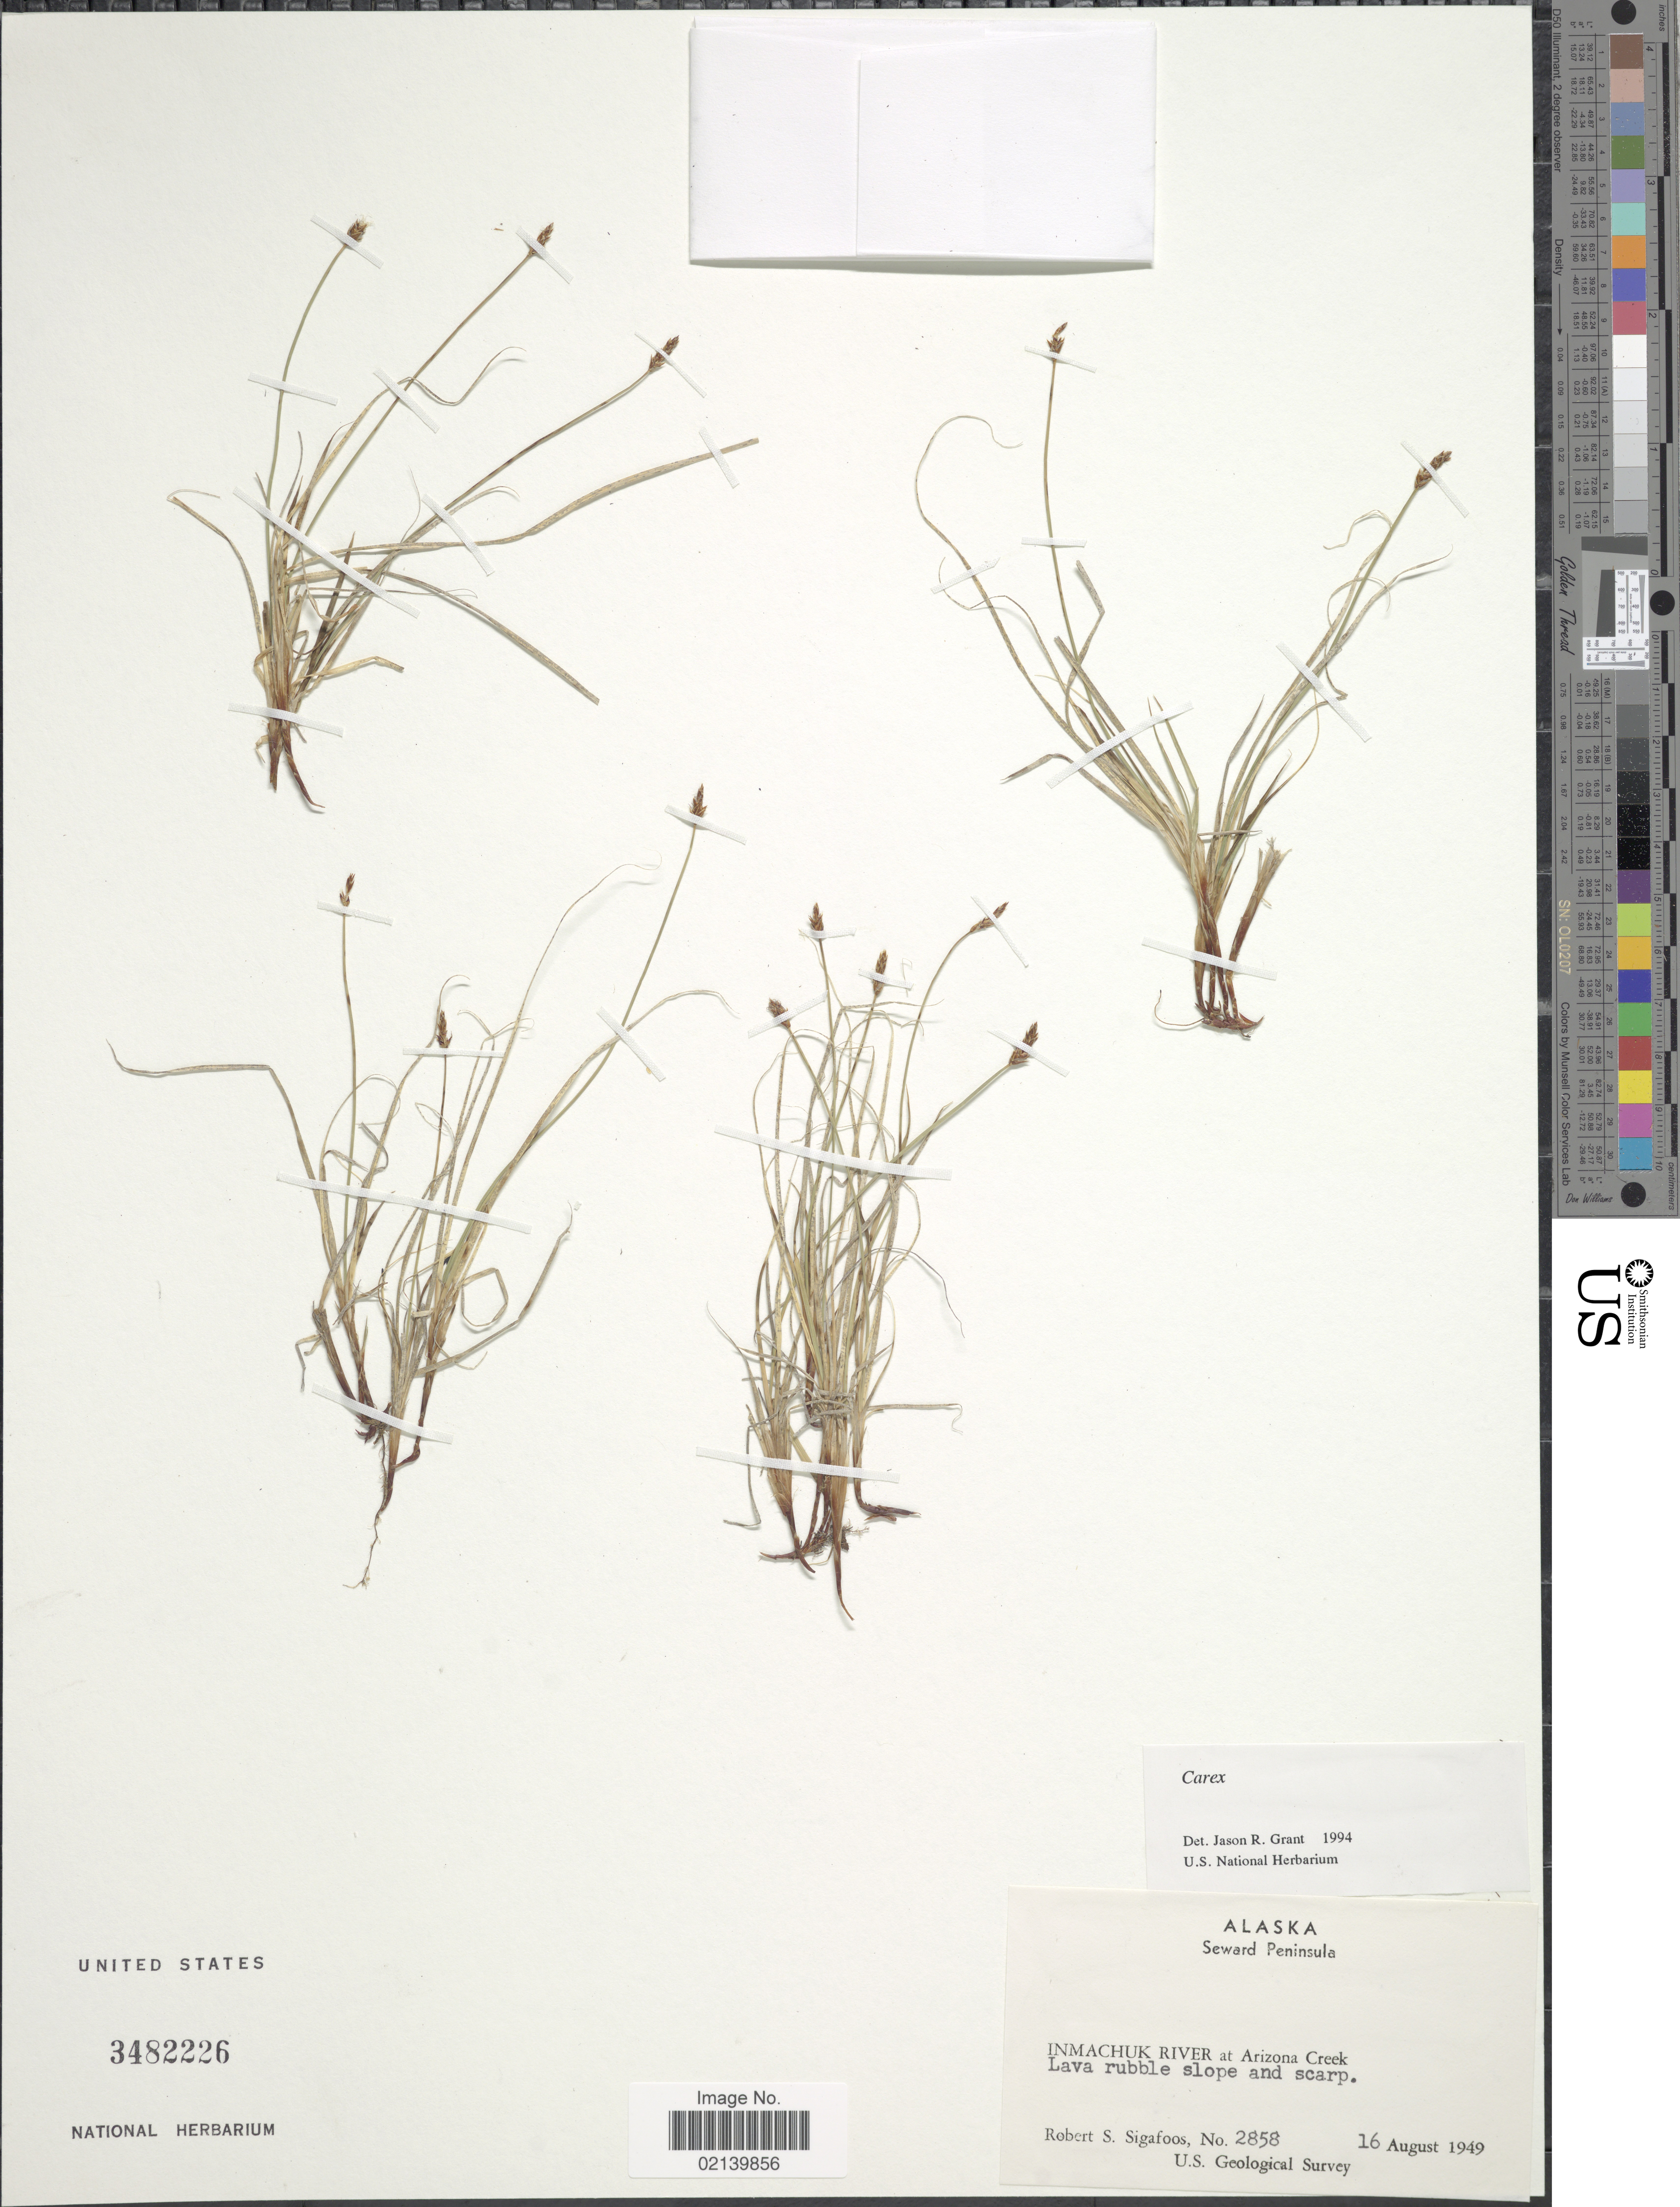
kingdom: Plantae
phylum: Tracheophyta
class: Liliopsida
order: Poales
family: Cyperaceae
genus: Carex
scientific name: Carex sp.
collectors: R. Sigafoos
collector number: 2858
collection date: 1949-08-16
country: United States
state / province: Alaska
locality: Alaska, Seward Peninsula. Inmachuck River at Arizona Creek Lava rubble slope and scarp.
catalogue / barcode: US 3482226